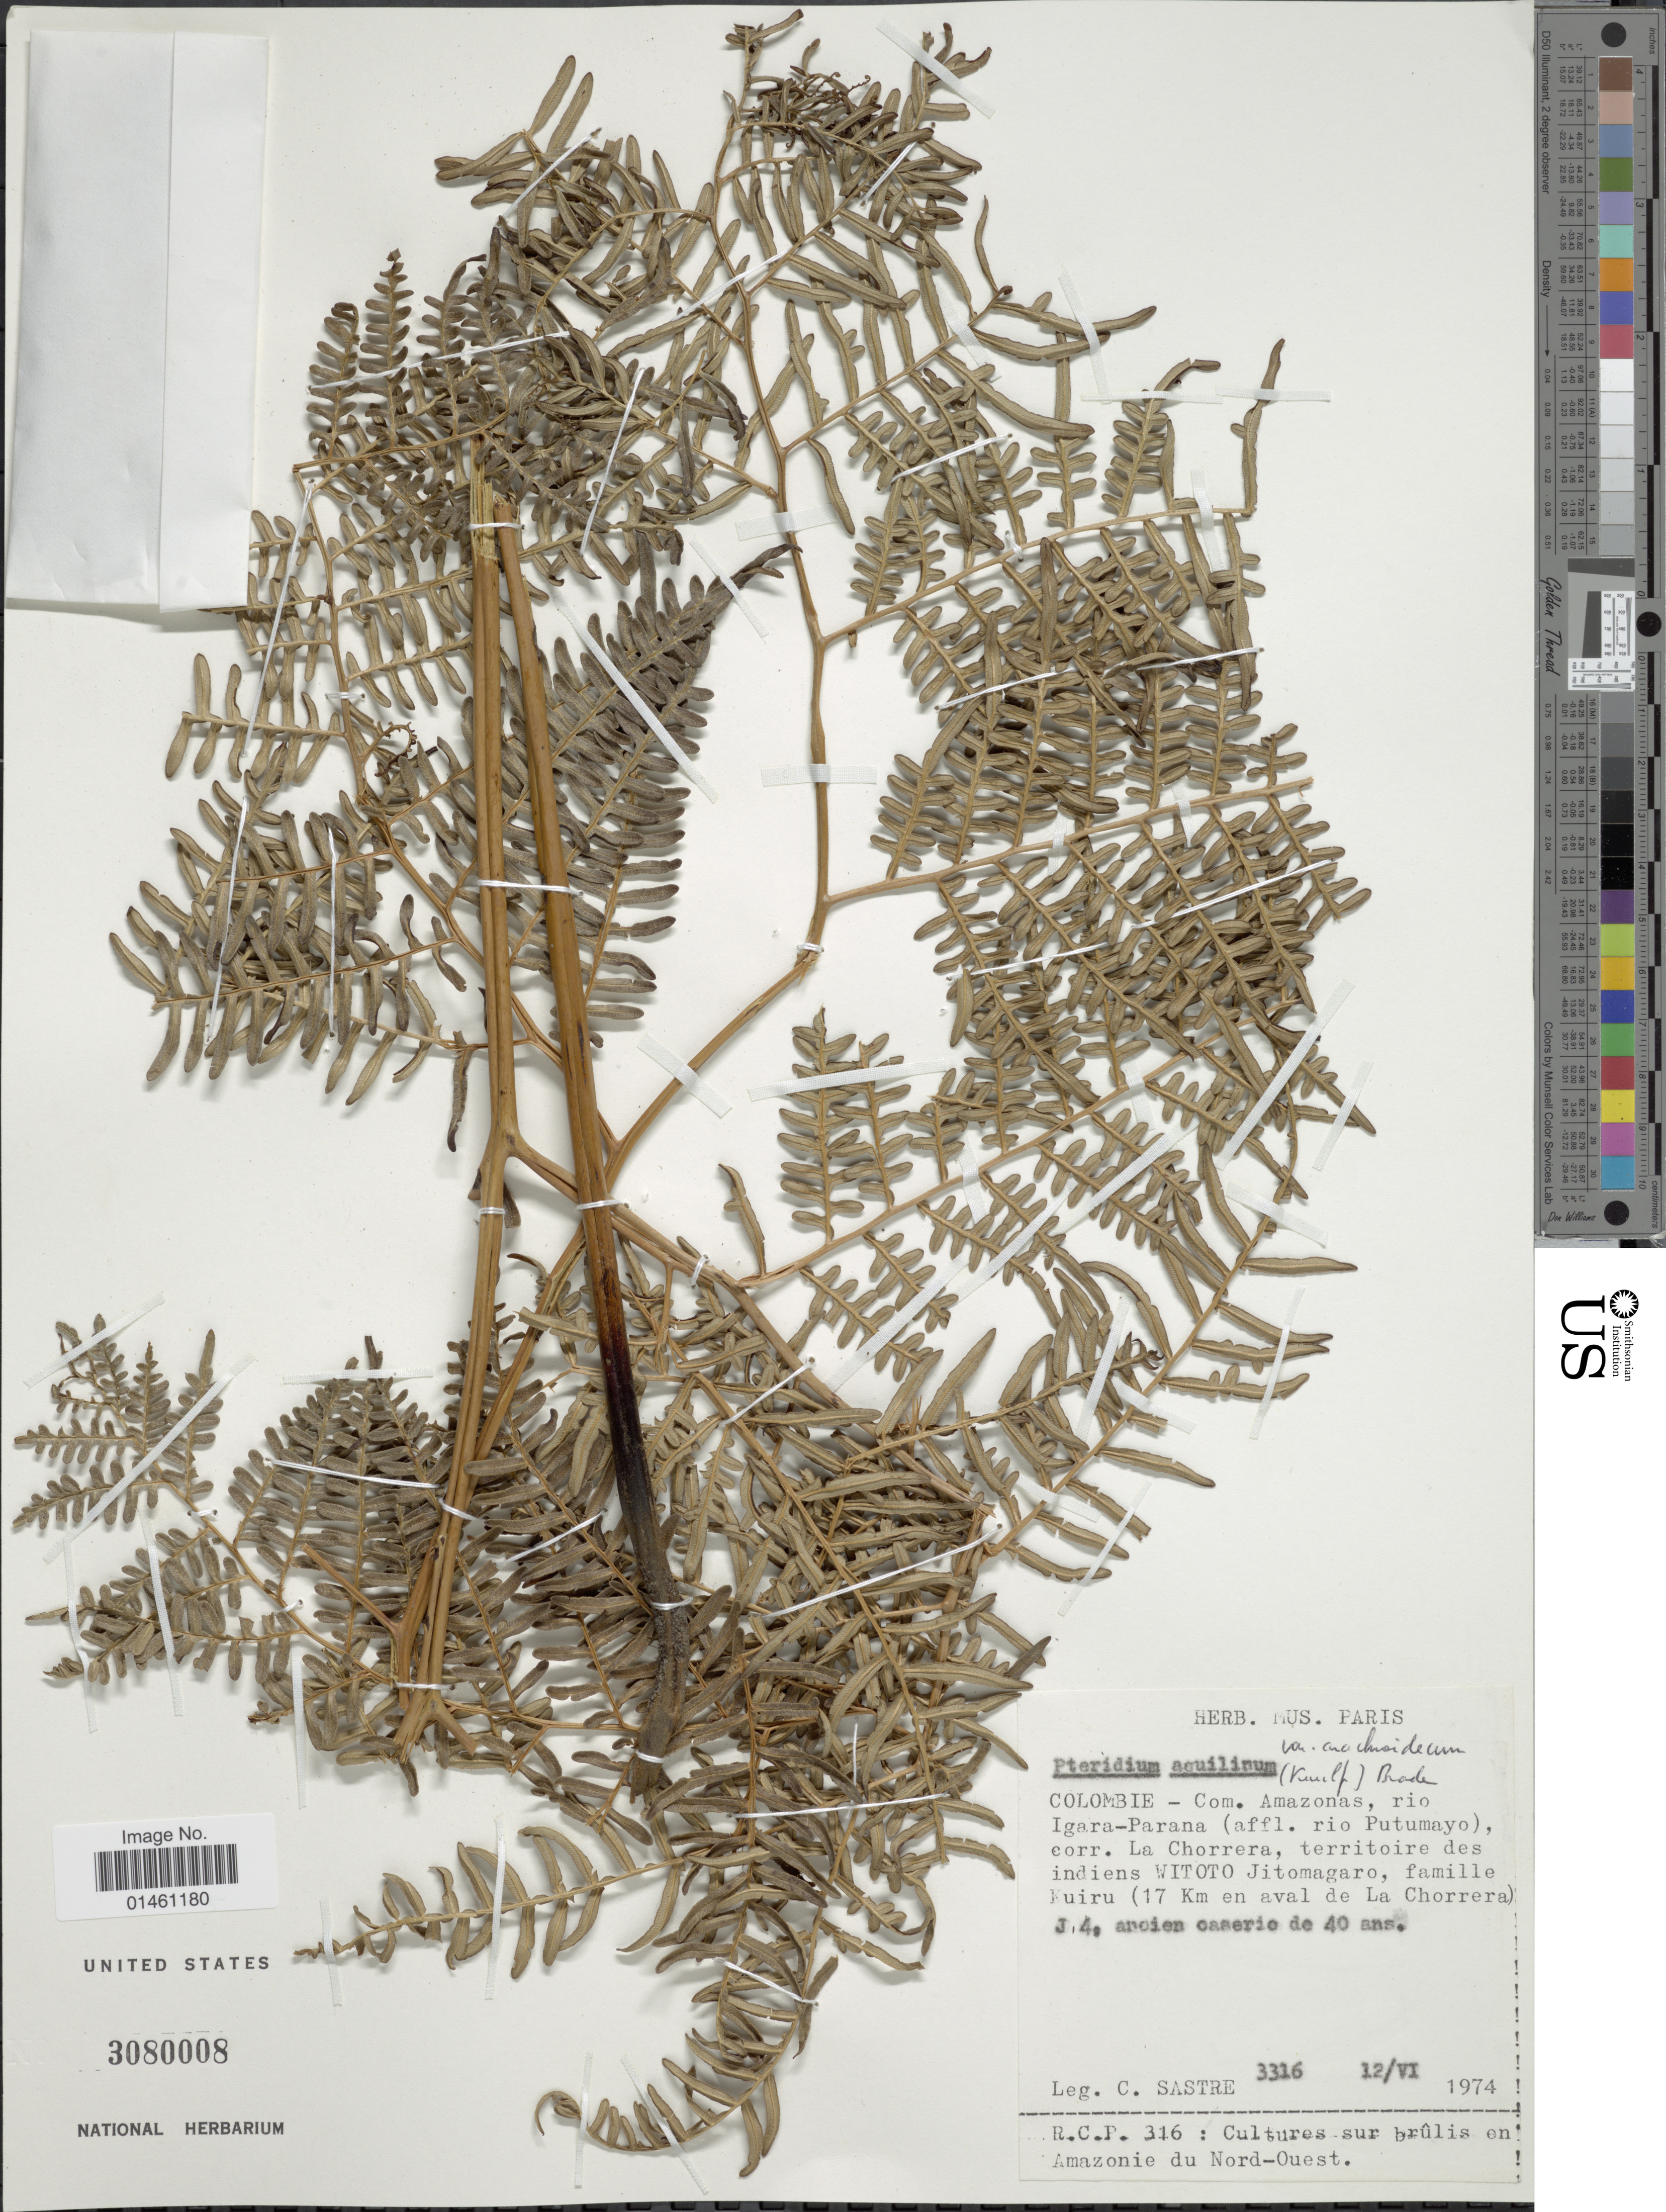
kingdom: Plantae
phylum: Tracheophyta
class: Polypodiopsida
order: Polypodiales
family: Dennstaedtiaceae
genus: Pteridium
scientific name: Pteridium aquilinum var. arachnoideum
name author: (Kaulf.) Herter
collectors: C. Sastre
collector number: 3316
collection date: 1974-06-12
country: Colombia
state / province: Amazônas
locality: Colombie-Com. Amazonas, rio Igara-Parana(affl. rio Putumayo), corr. La Chorrera, territoire des indiens Witoto Jitomagaro, famille Kiuru(17km en aval de La Chorrera)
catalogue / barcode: US 3080008